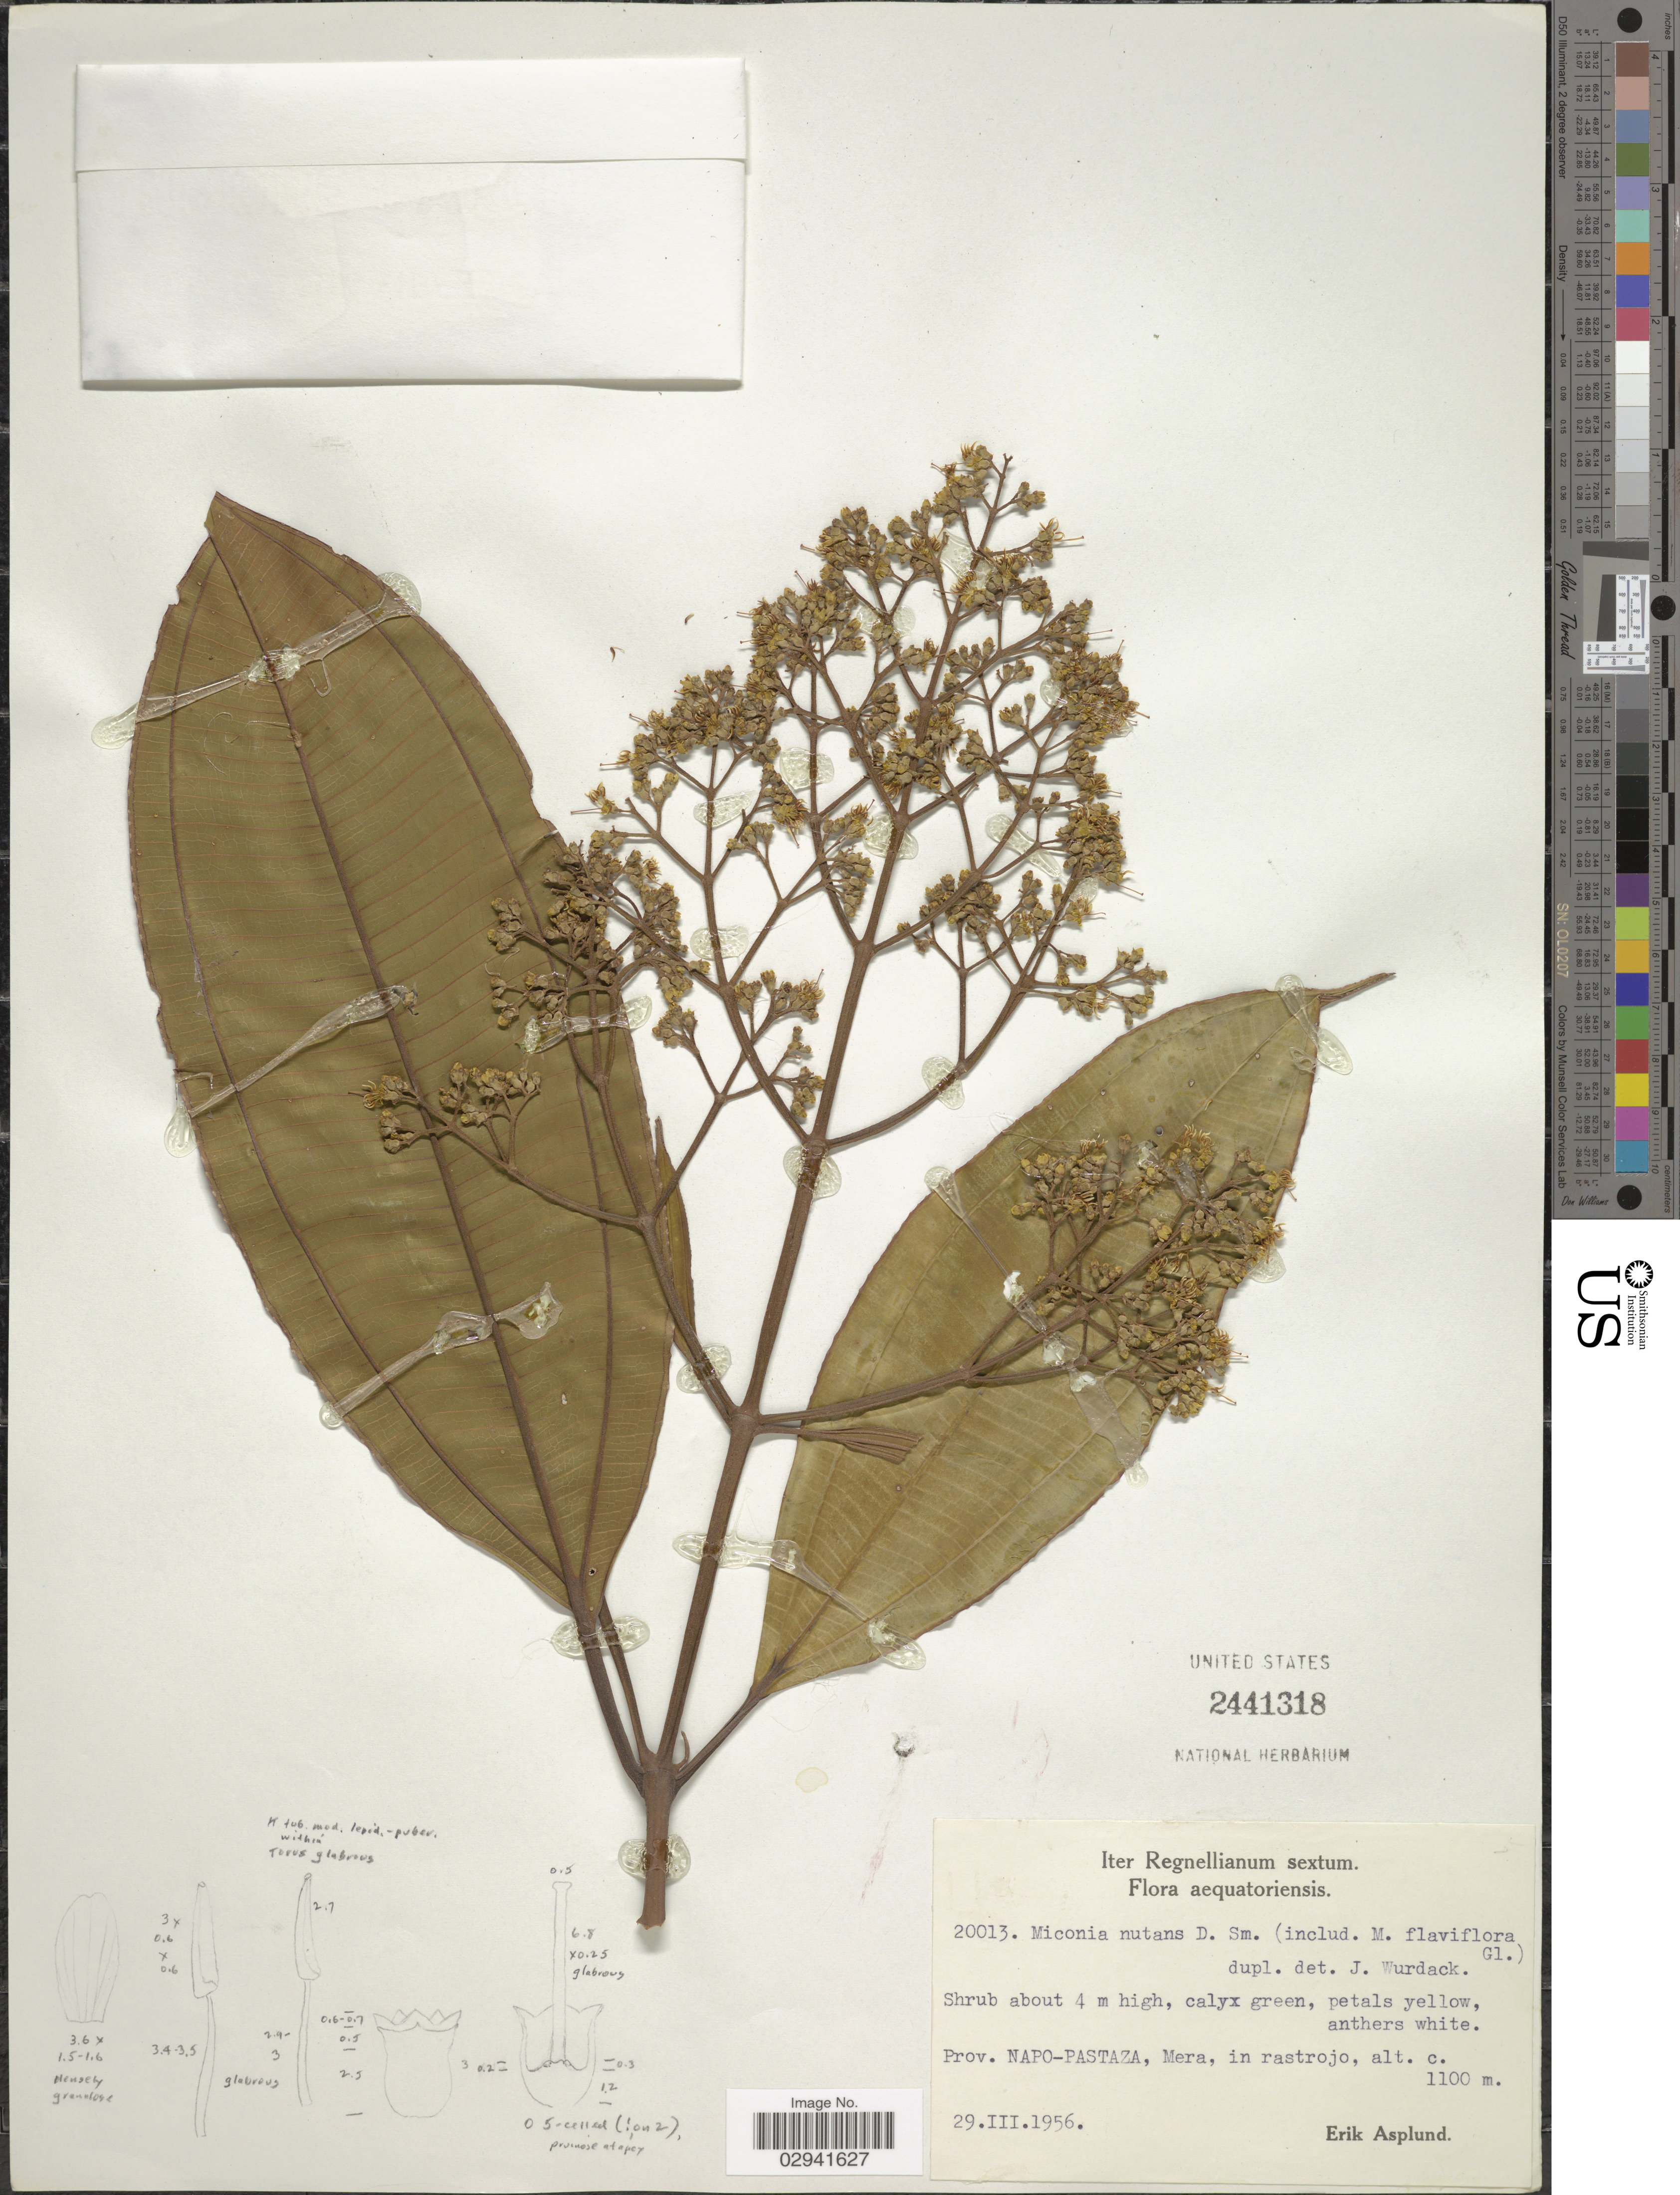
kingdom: Plantae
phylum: Tracheophyta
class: Magnoliopsida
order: Myrtales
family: Melastomataceae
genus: Miconia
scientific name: Miconia nutans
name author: Donn. Sm.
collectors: E. Asplund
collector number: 20013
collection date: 1956-03-29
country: Ecuador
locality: Prov. Napo-Pastaza, Mera, in rastrojo.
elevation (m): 1100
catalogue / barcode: US 2441318